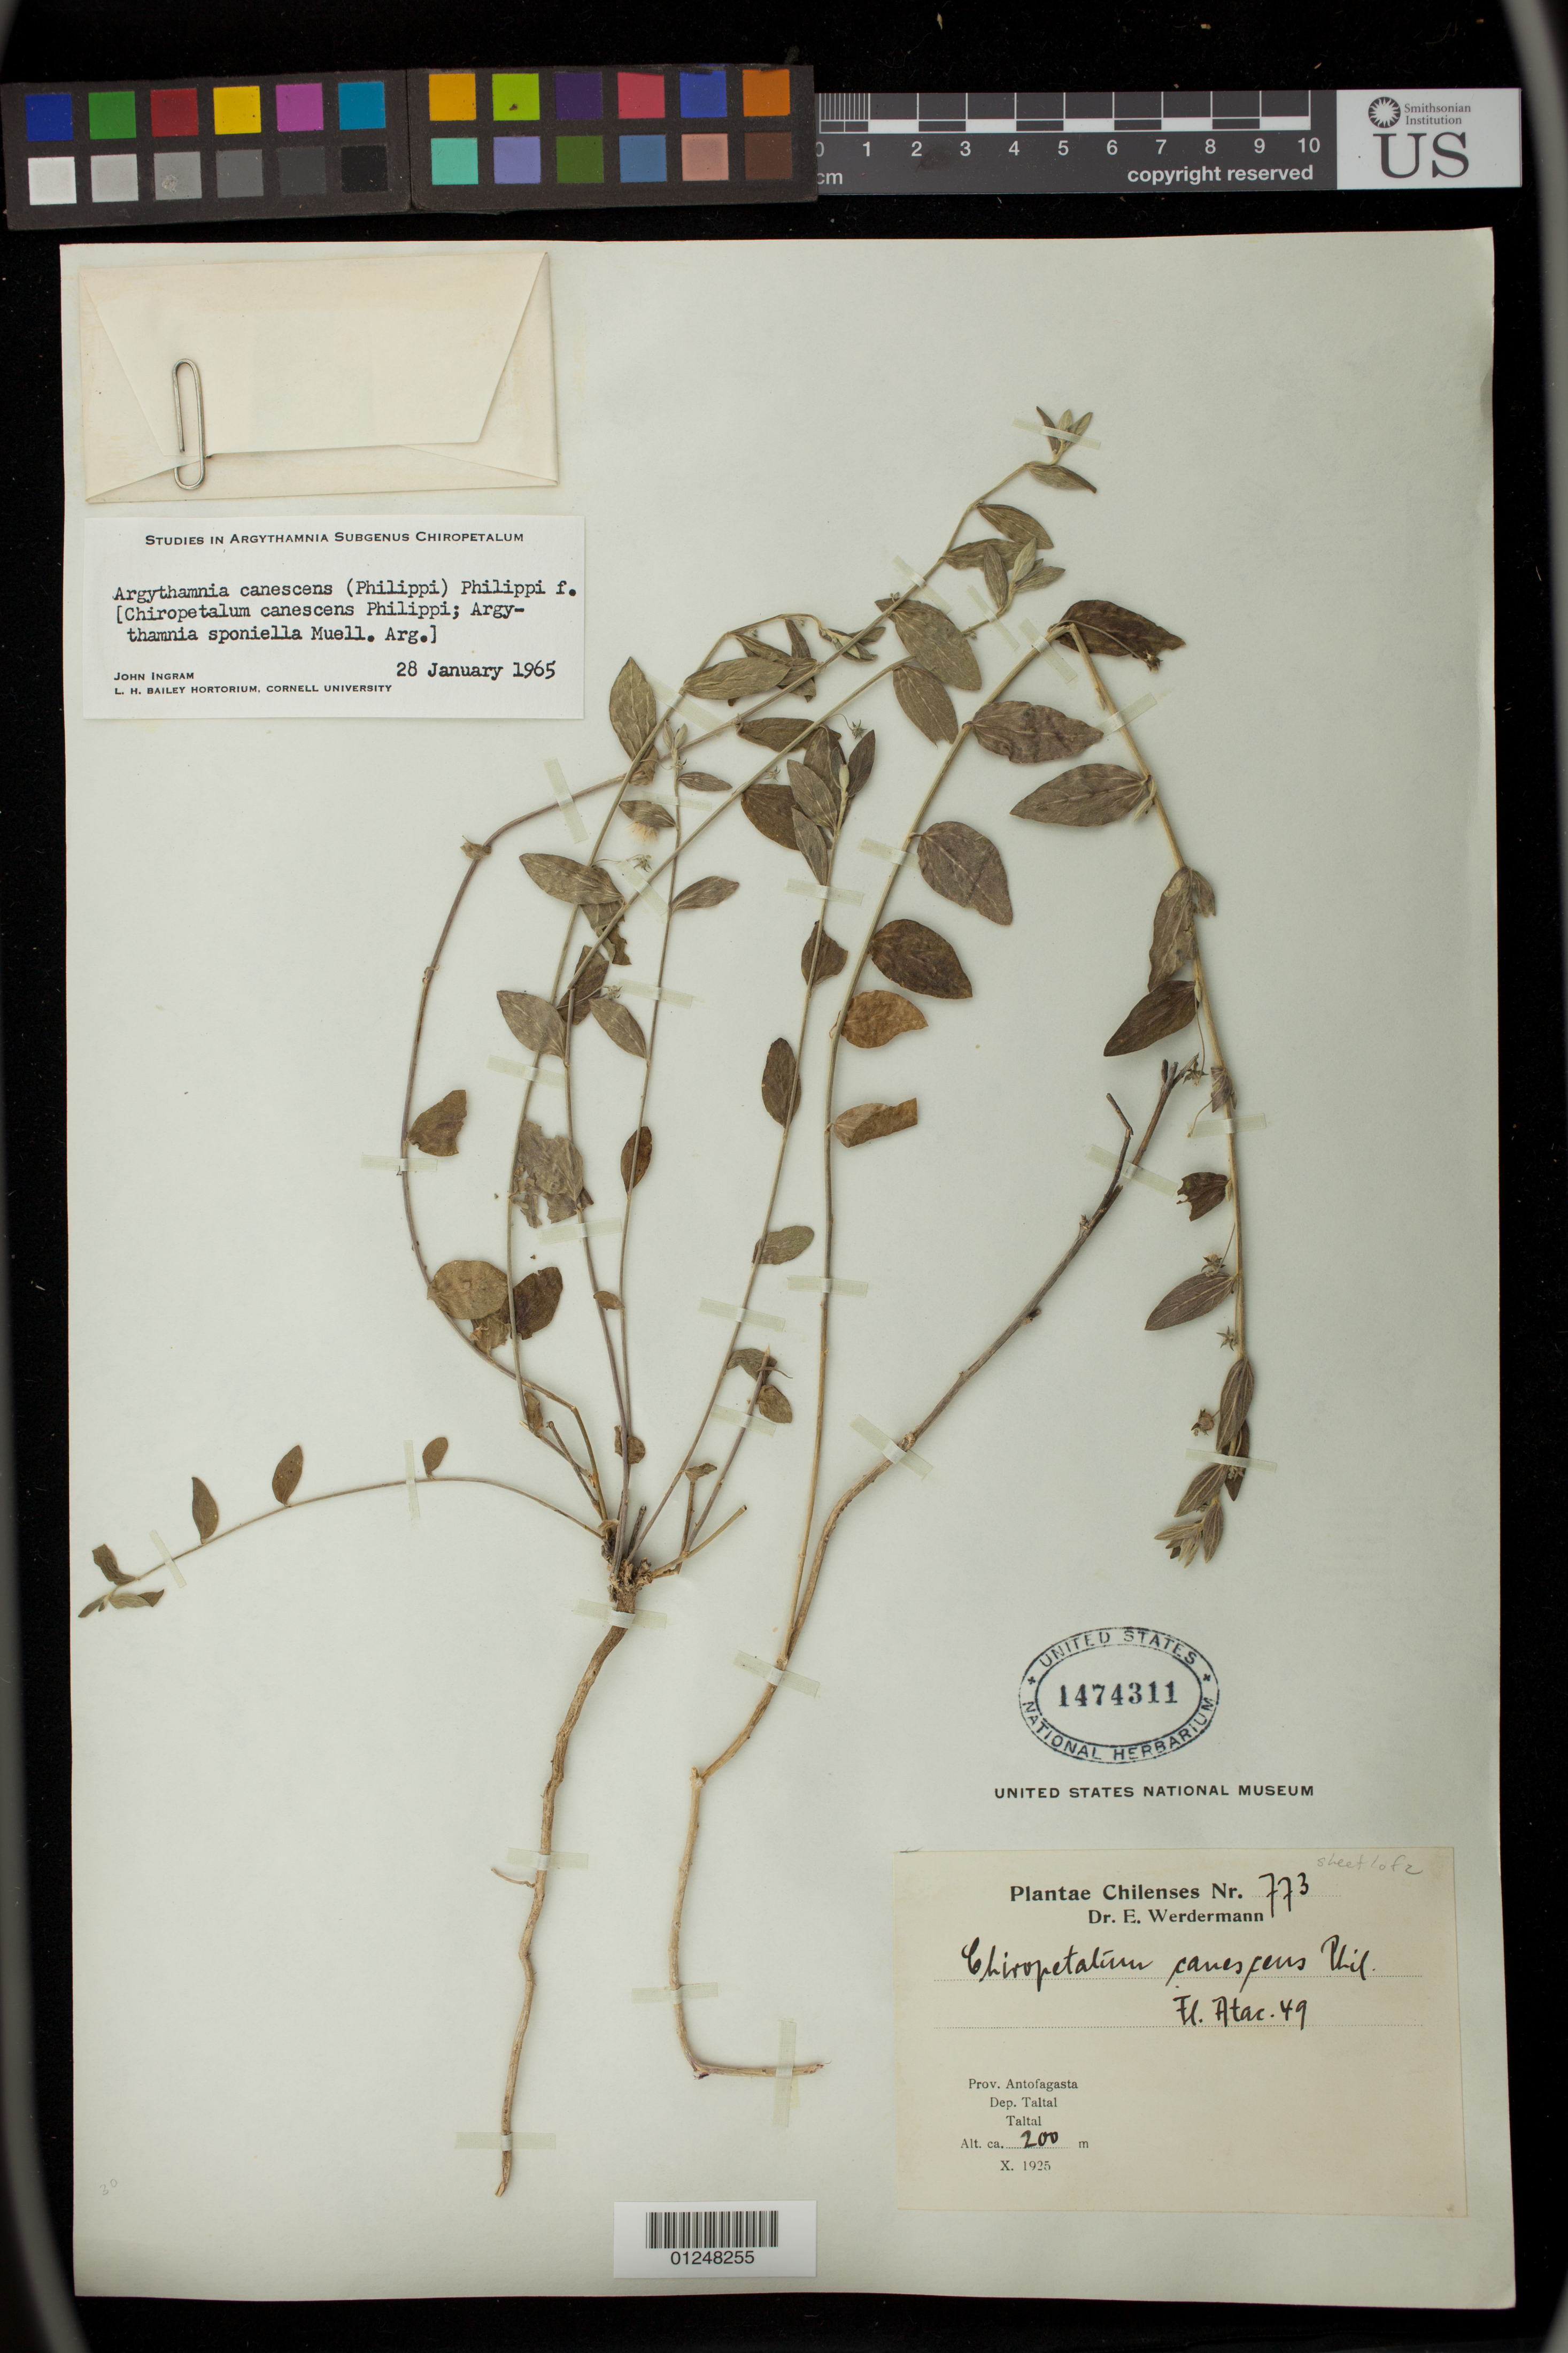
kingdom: Plantae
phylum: Tracheophyta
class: Magnoliopsida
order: Malpighiales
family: Euphorbiaceae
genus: Argythamnia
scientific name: Argythamnia canescens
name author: (Phil.) F. Phil.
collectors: E. Werdermann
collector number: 773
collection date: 1925-10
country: Chile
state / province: Antofagasta (II)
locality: Dep. Taltal, Taltal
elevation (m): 200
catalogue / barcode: US 1474311